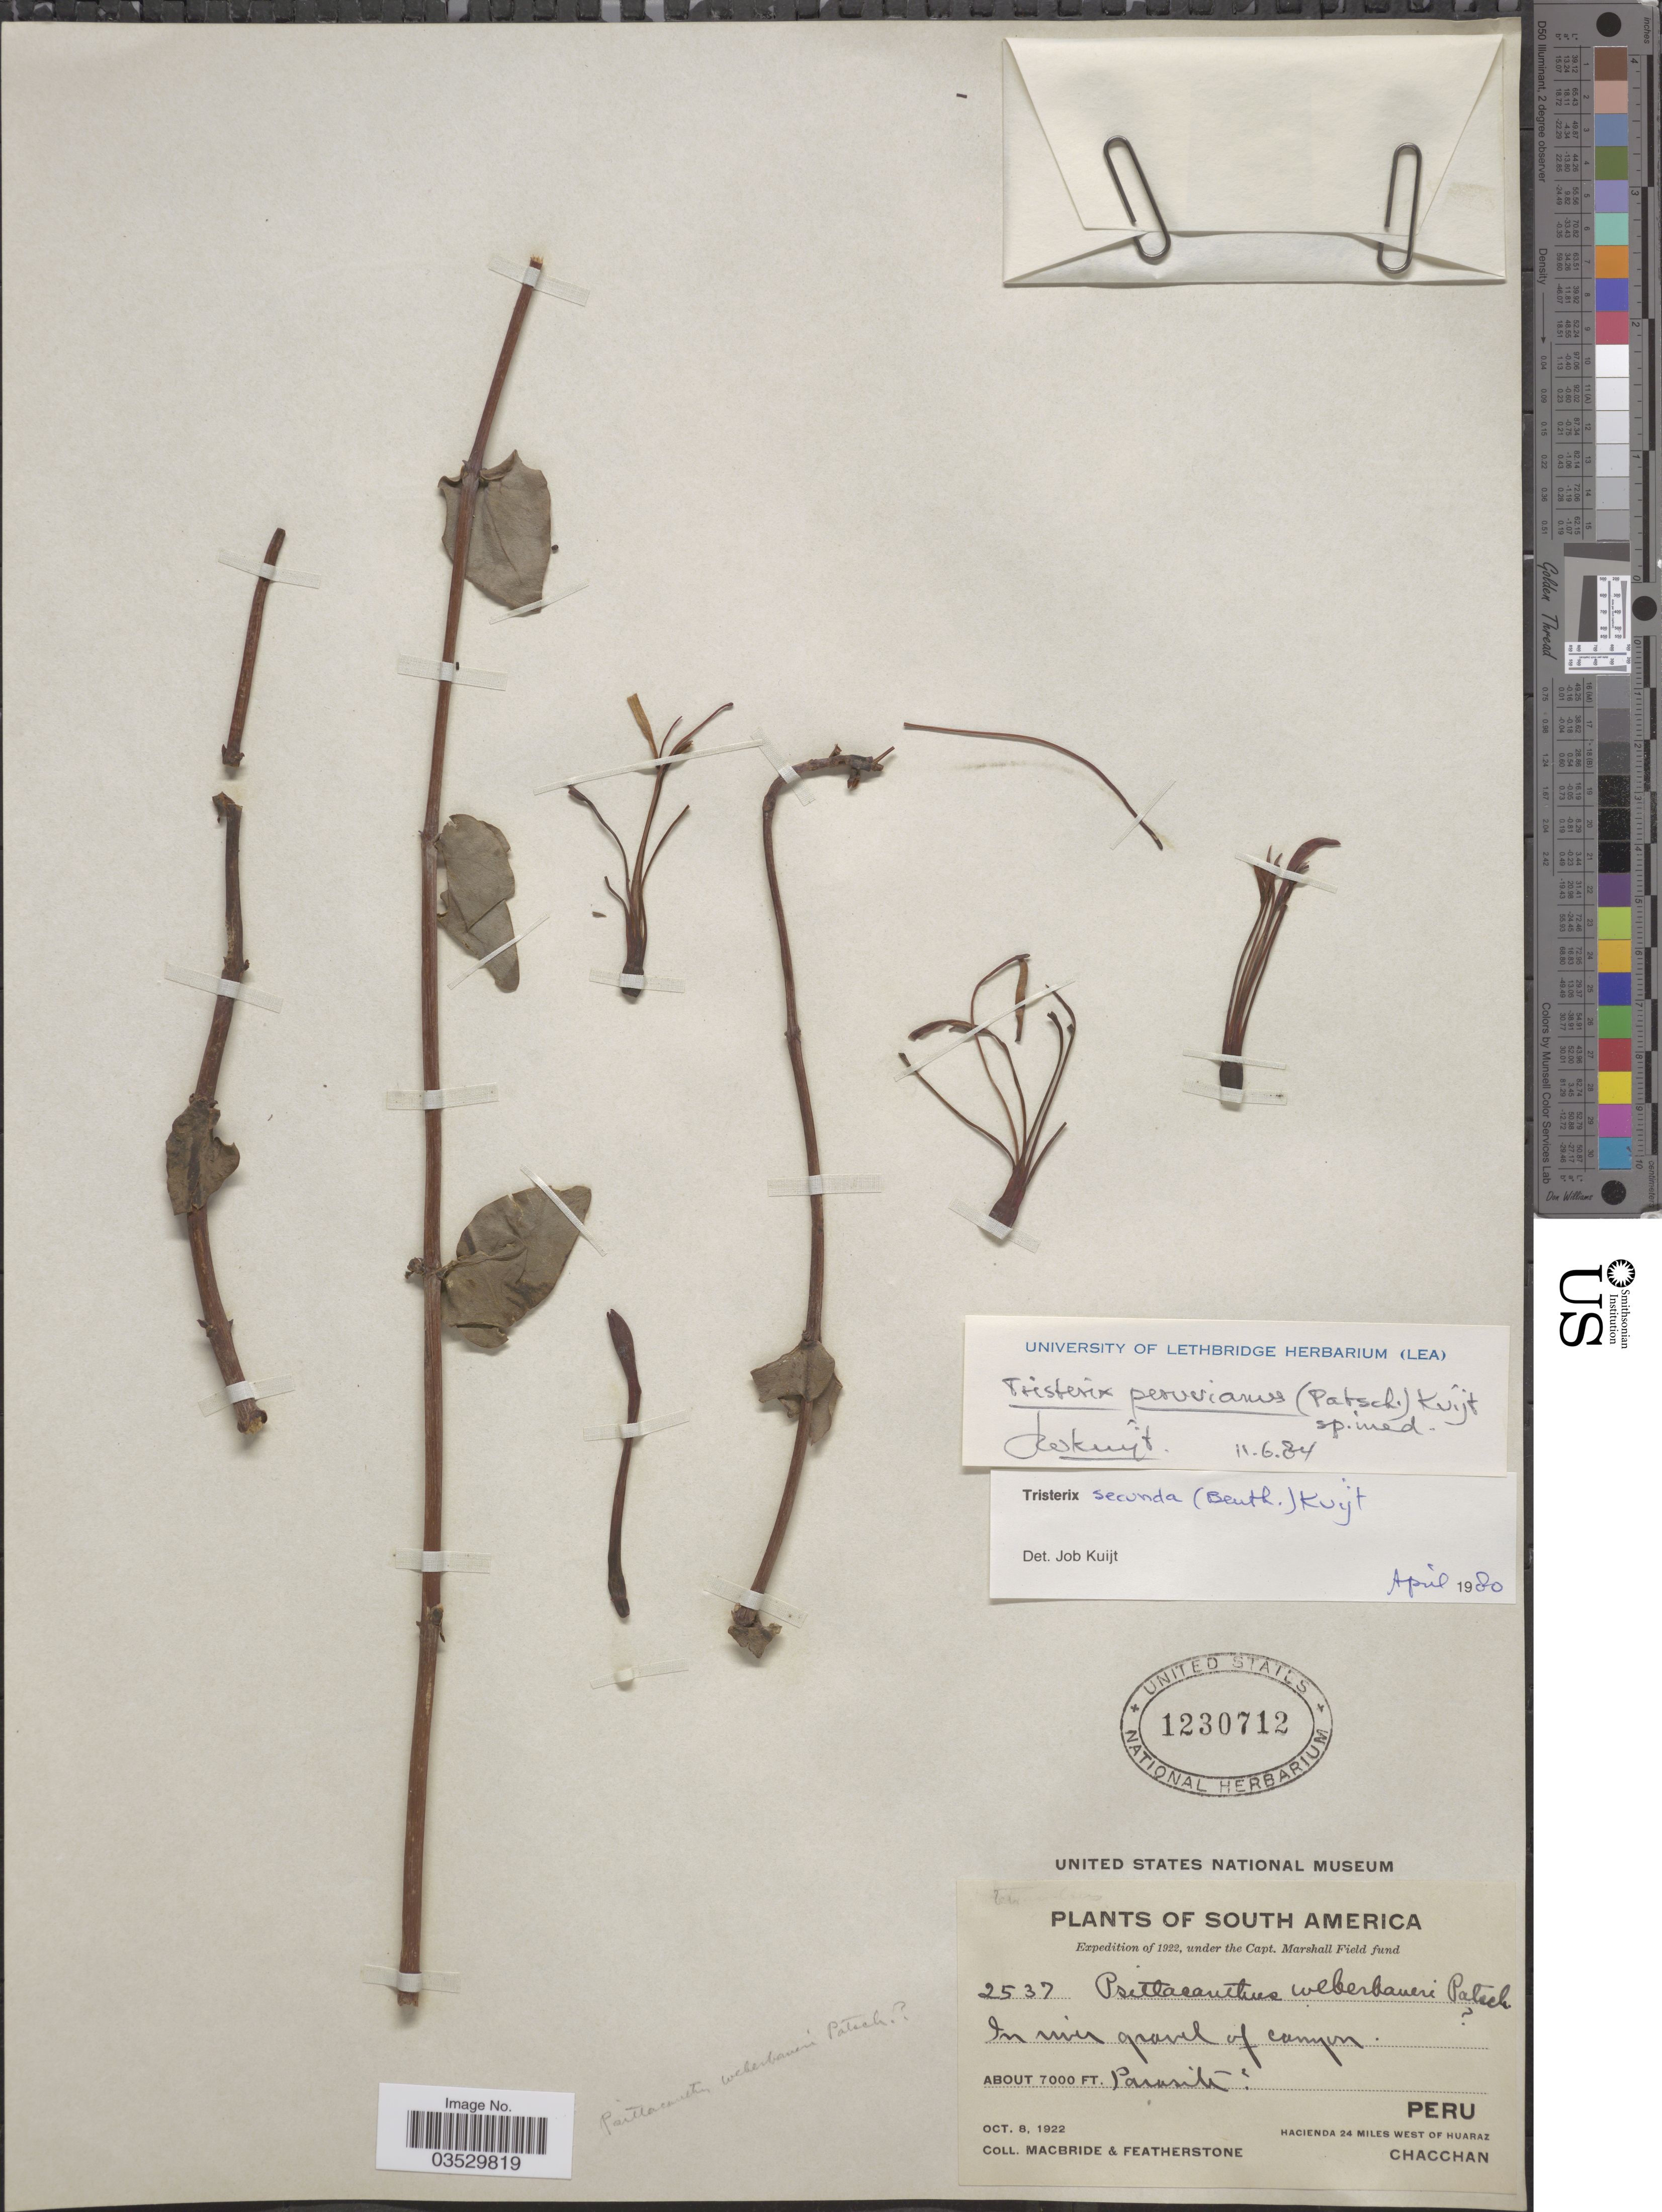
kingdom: Plantae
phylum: Tracheophyta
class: Magnoliopsida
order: Santalales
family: Loranthaceae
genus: Tristerix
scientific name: Tristerix peruvianus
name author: (Pacz.) Kuijt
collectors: Macbride, -- & -. Featherstone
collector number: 2537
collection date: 1922-10-08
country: Peru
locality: Hacienda 24 miles west of Huaraz. Chacchan.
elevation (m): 2134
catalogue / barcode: US 1230712